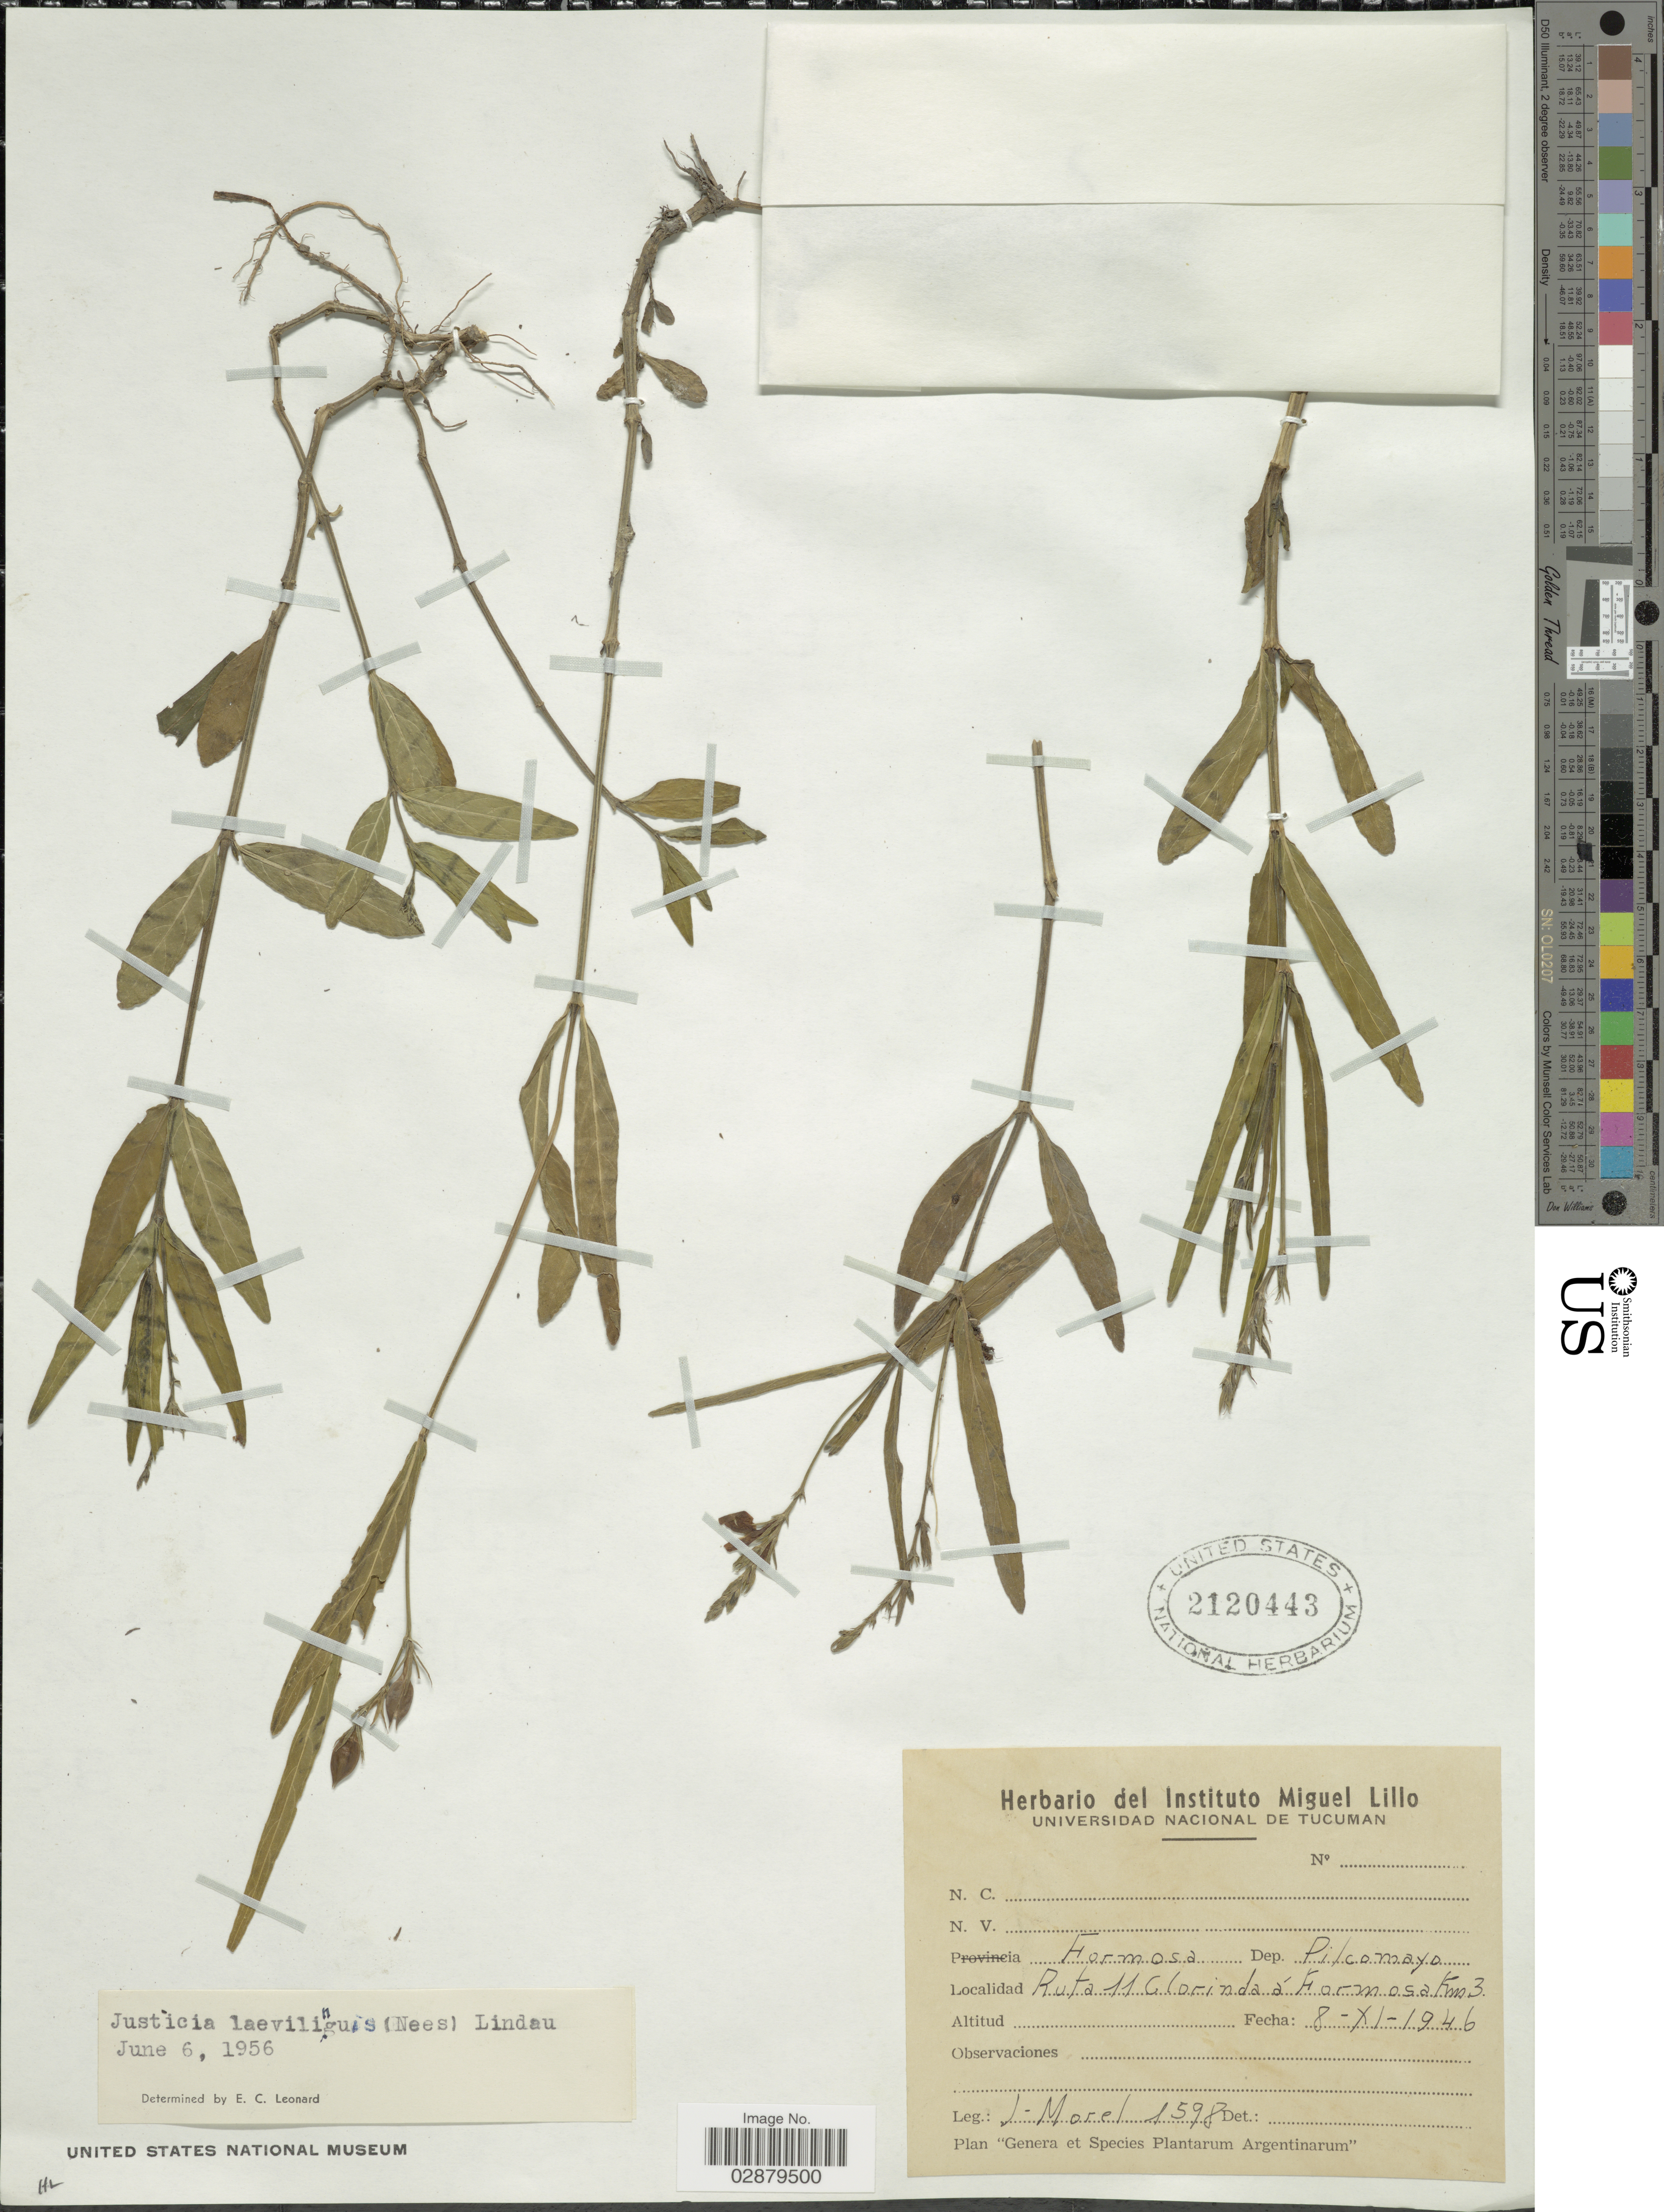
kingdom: Plantae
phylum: Tracheophyta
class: Magnoliopsida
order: Lamiales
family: Acanthaceae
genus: Justicia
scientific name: Justicia laevilinguis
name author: (Nees) Lindau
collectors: I. Morel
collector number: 1598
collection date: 1946-11-08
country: Argentina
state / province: Formosa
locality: Dep. Pilcomaya. Ruta 11 Clorinda á Formosa a Km 3.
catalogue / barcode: US 2120443